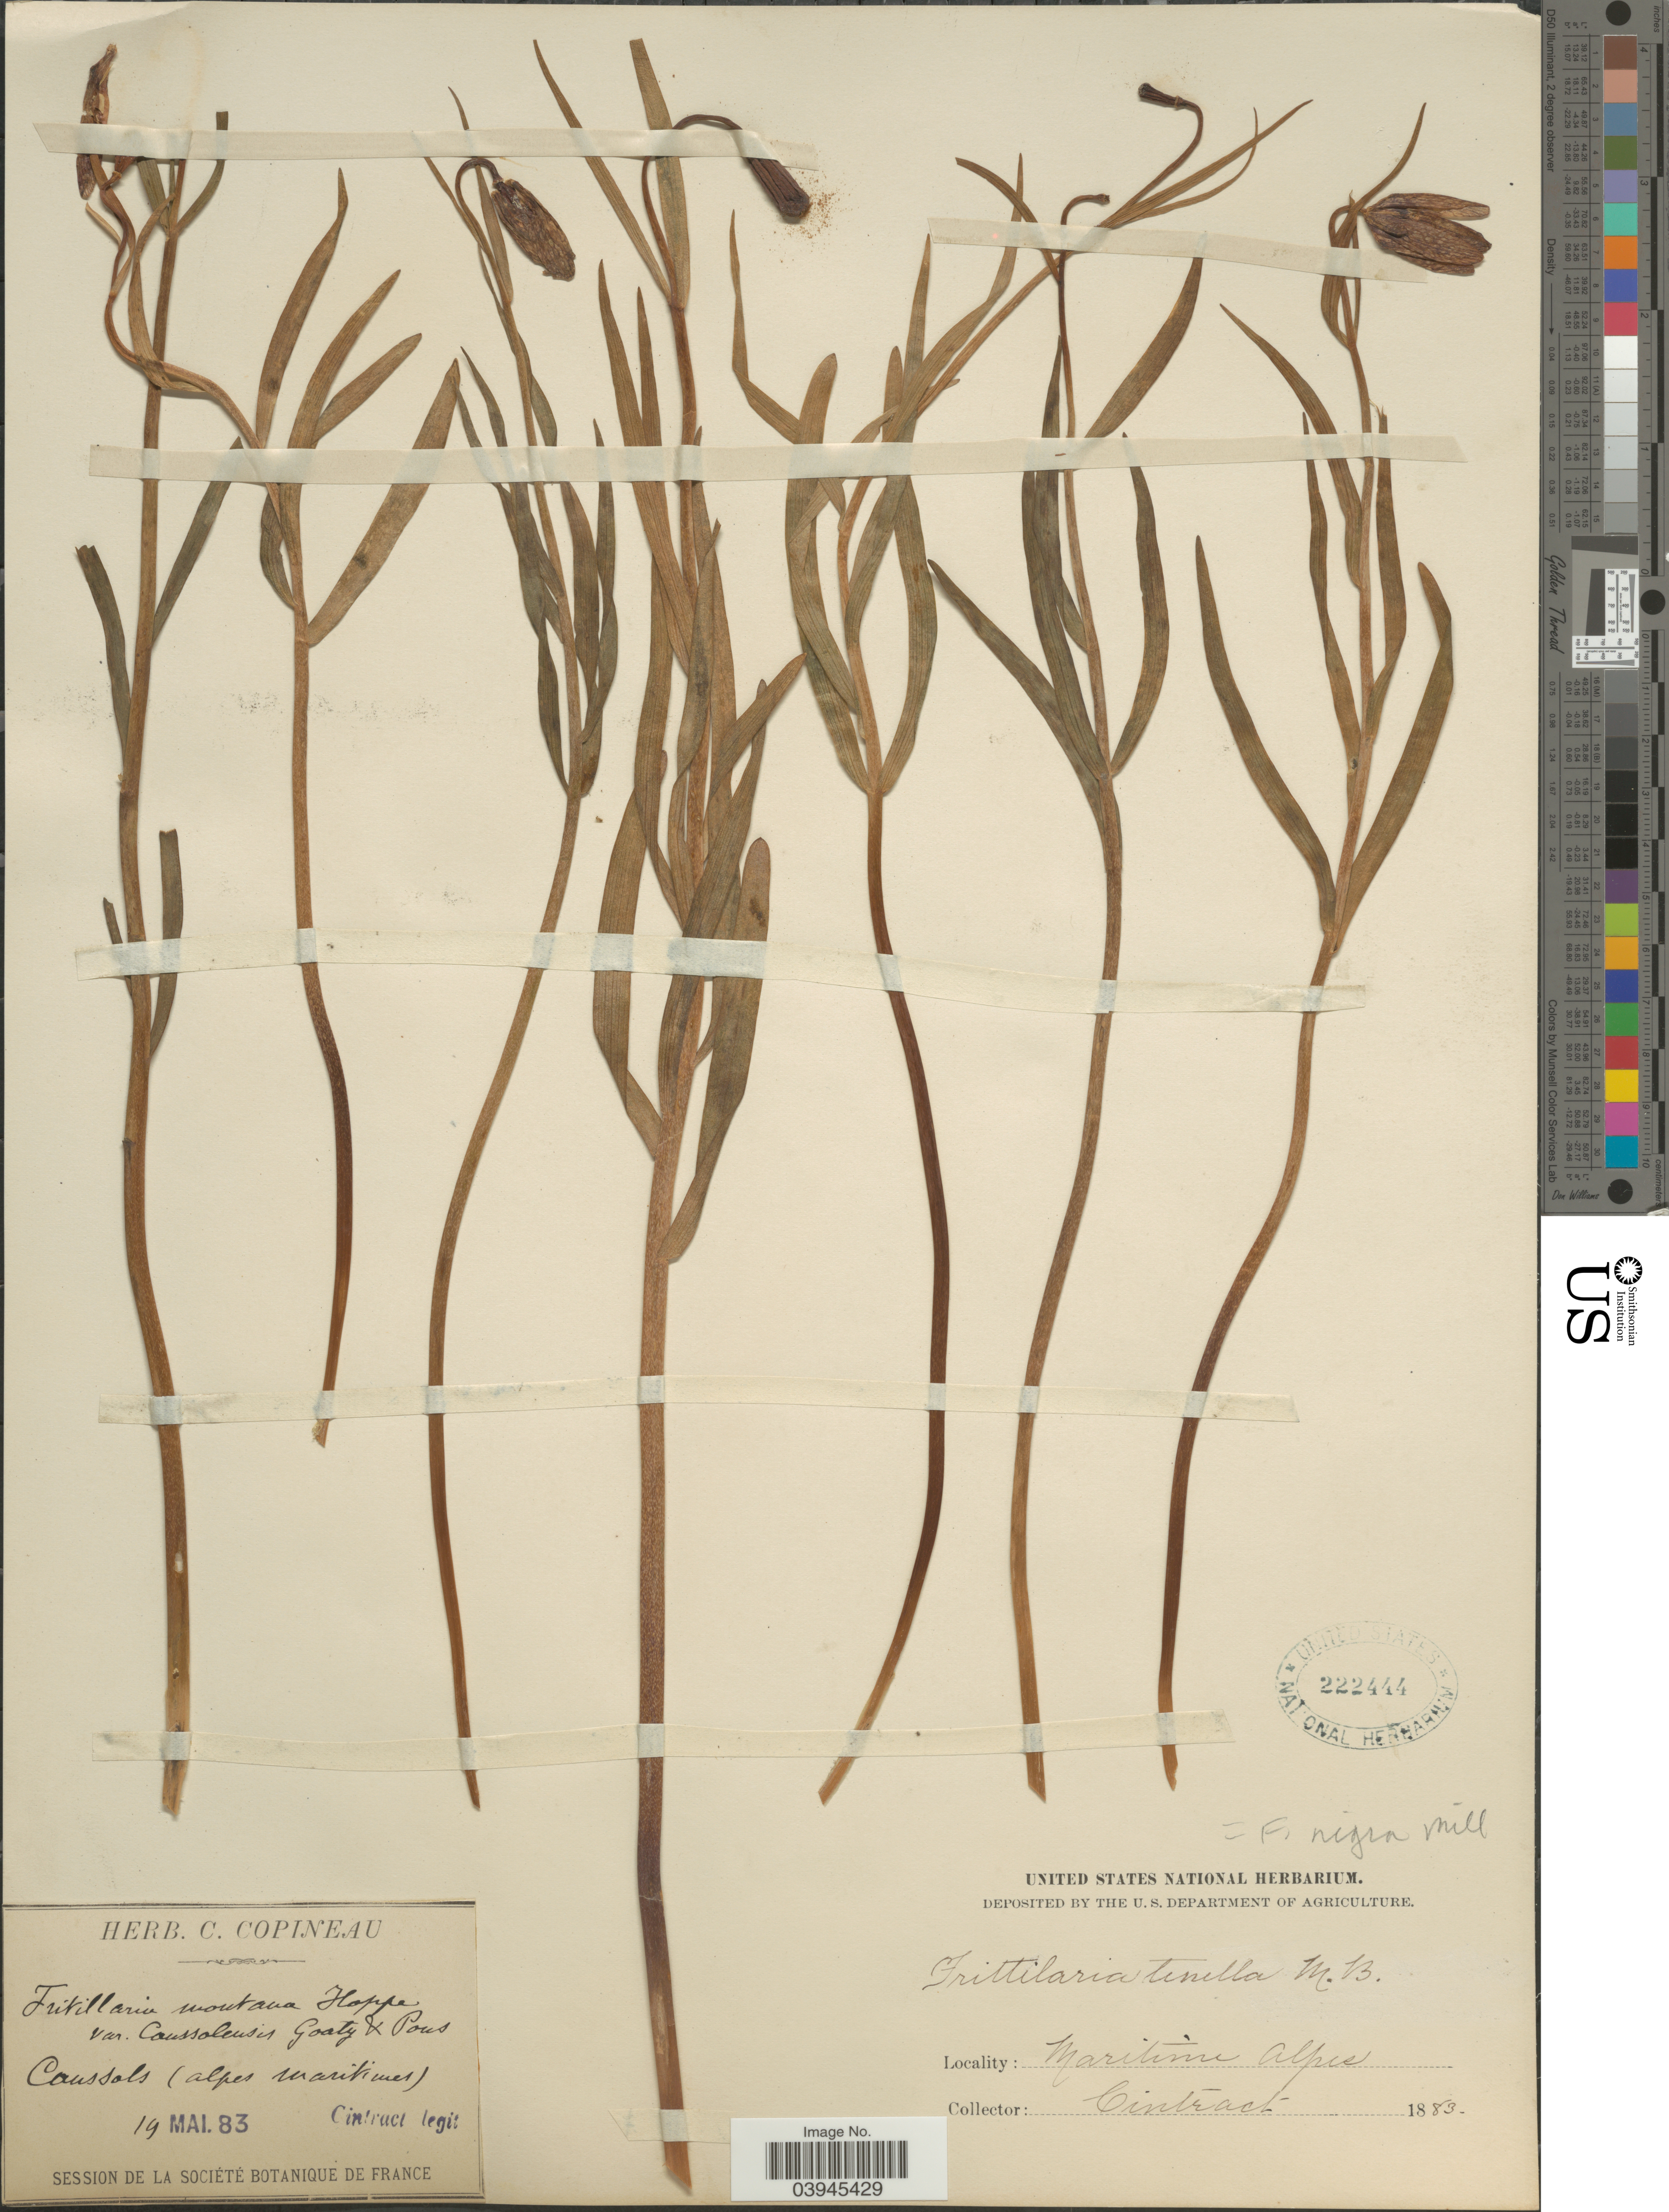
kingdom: Plantae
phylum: Tracheophyta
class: Liliopsida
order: Liliales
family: Liliaceae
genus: Fritillaria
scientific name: Fritillaria pontica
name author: Wahlenb.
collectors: Cintract, --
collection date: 1883-05-19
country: France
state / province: Provence-Alpes-Côte d'Azur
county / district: Alpes-Maritimes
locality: Caussols (Alpes Maritimes).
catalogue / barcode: US 222444